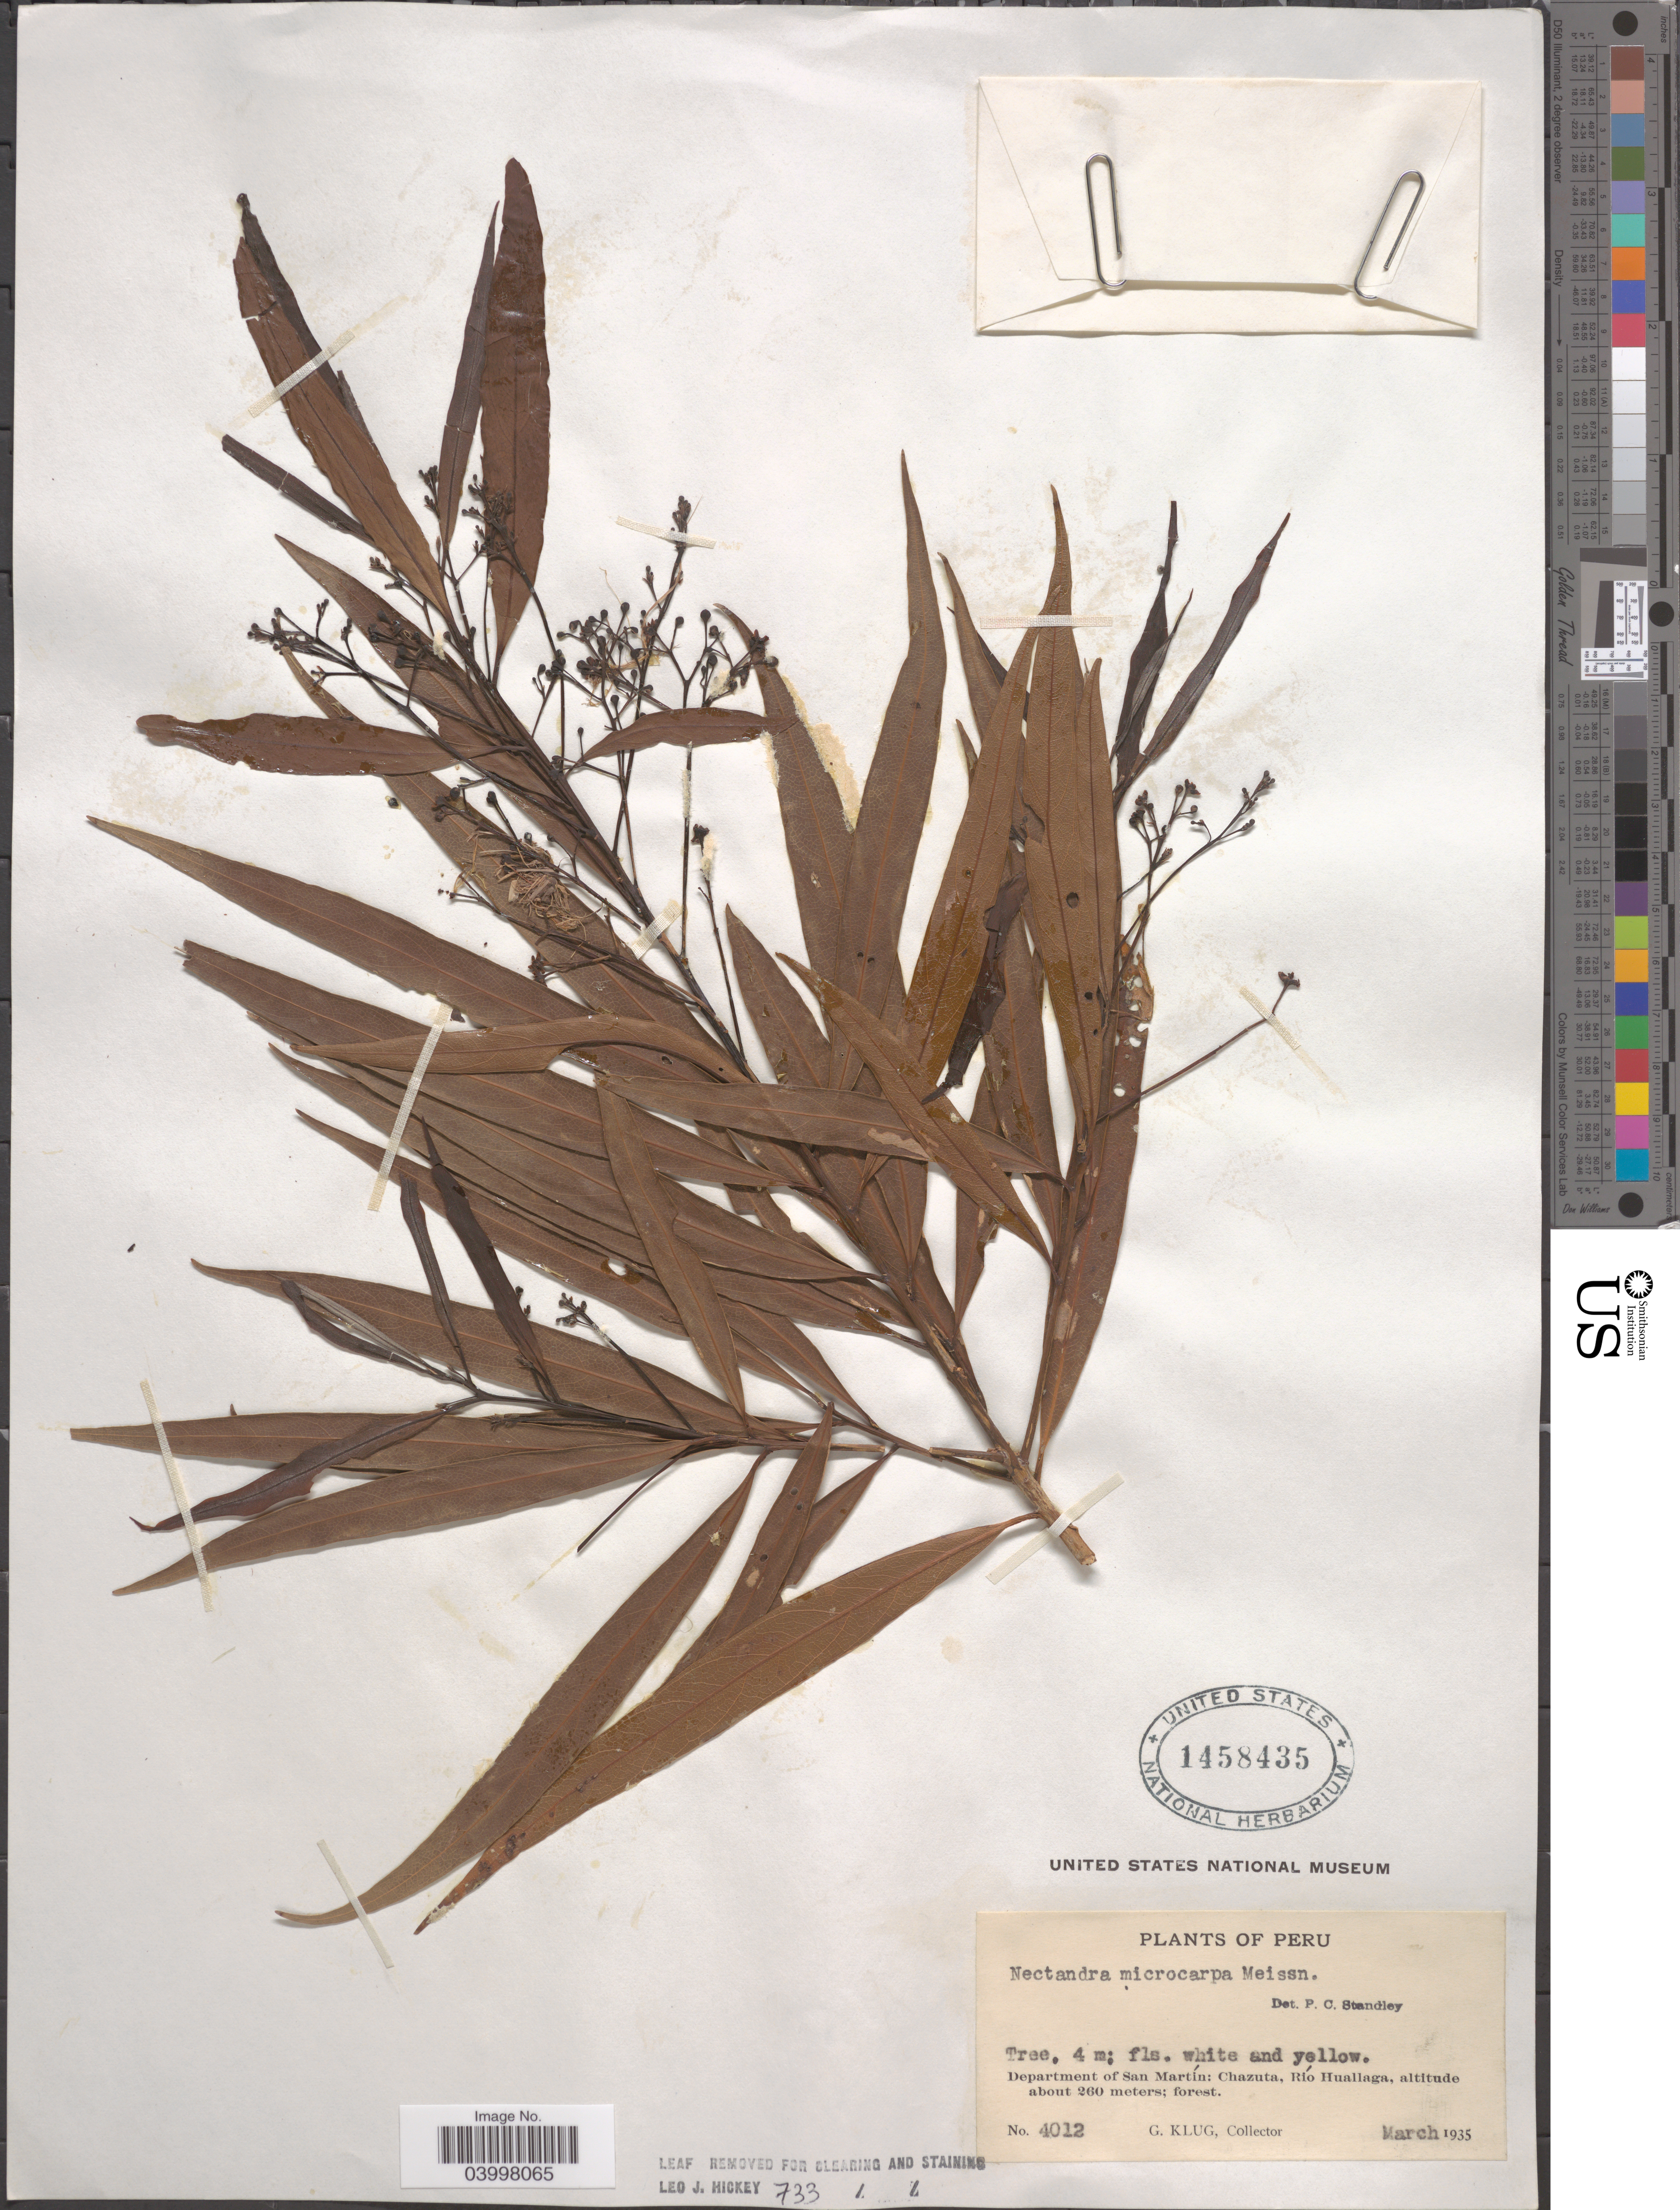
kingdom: Plantae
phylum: Tracheophyta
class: Magnoliopsida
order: Laurales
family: Lauraceae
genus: Nectandra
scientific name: Nectandra microcarpa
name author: Meisn.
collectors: G. Klug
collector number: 4012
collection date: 1935-03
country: Peru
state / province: San Martín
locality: Department of San Martín: Chazuta, Río Huallaga.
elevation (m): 260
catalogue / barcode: US 1458435